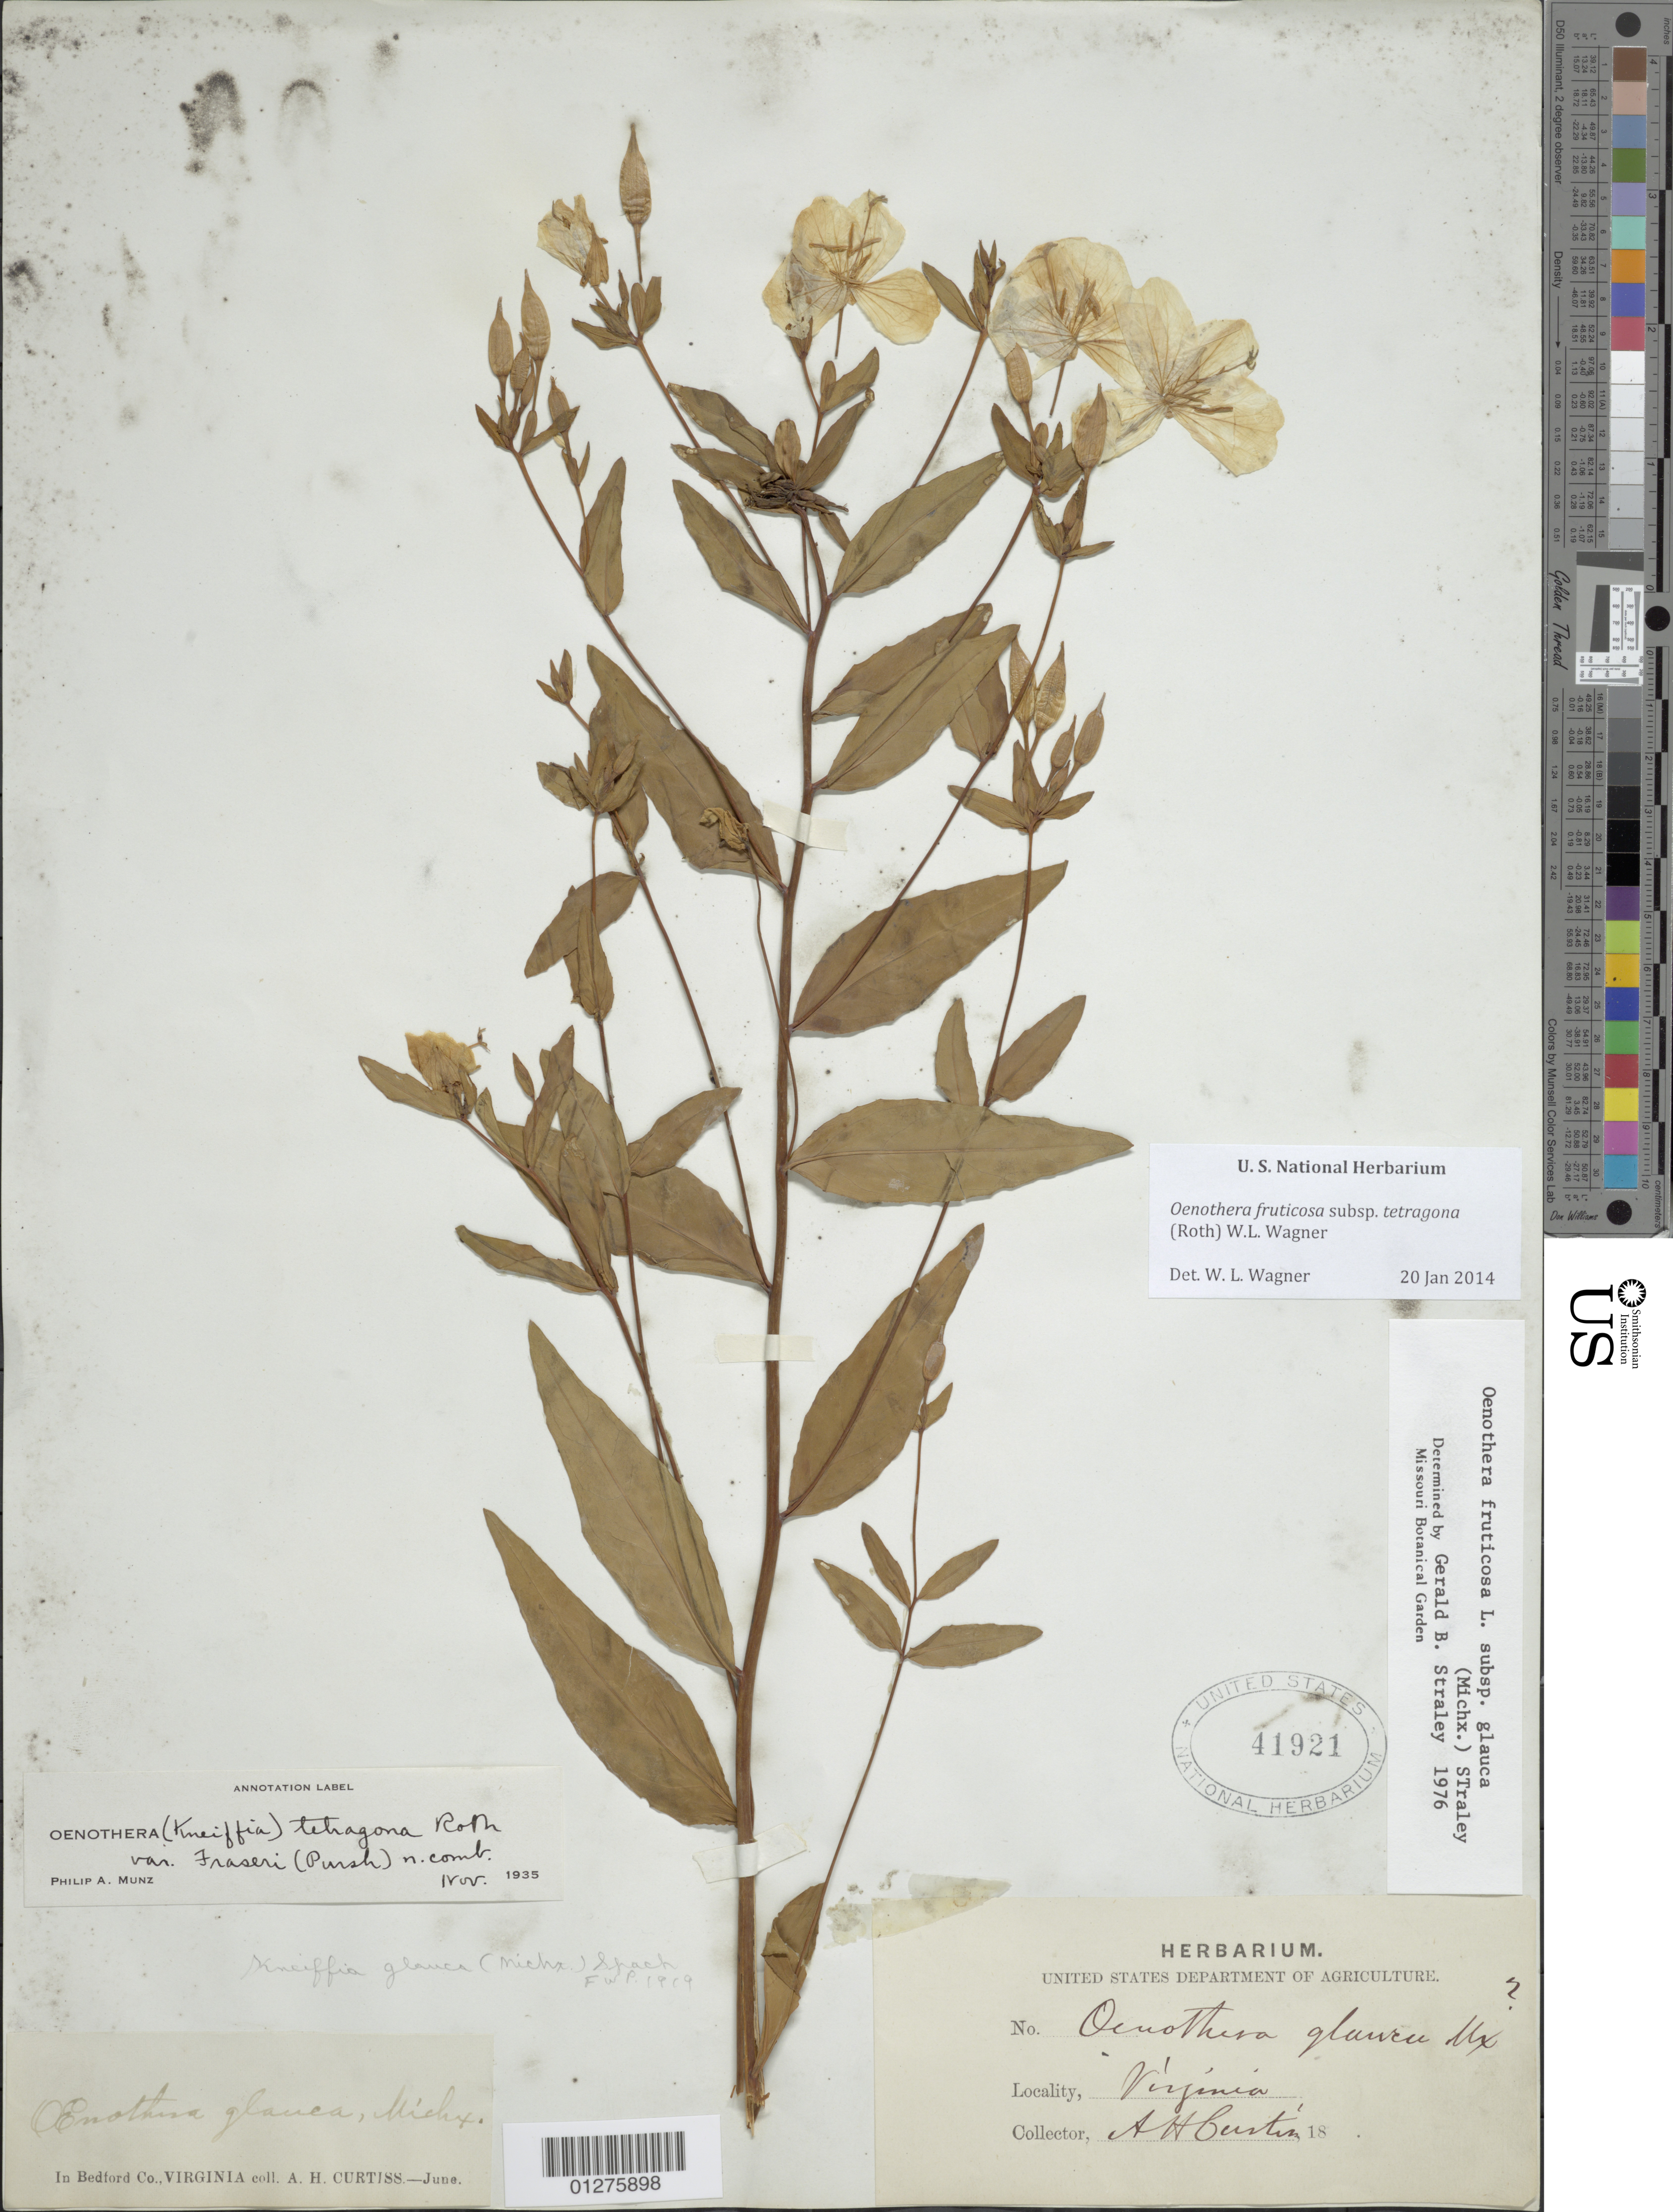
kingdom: Plantae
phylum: Tracheophyta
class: Magnoliopsida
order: Myrtales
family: Onagraceae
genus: Oenothera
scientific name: Oenothera fruticosa subsp. tetragona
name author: (Roth) W.L. Wagner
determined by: Wagner, W. L., (BOT), Smithsonian Institution - National Museum of Natural History (UNITED STATES)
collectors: A. H. Curtiss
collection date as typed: Jun 18--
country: United States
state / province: Virginia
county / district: Bedford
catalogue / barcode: US 41921